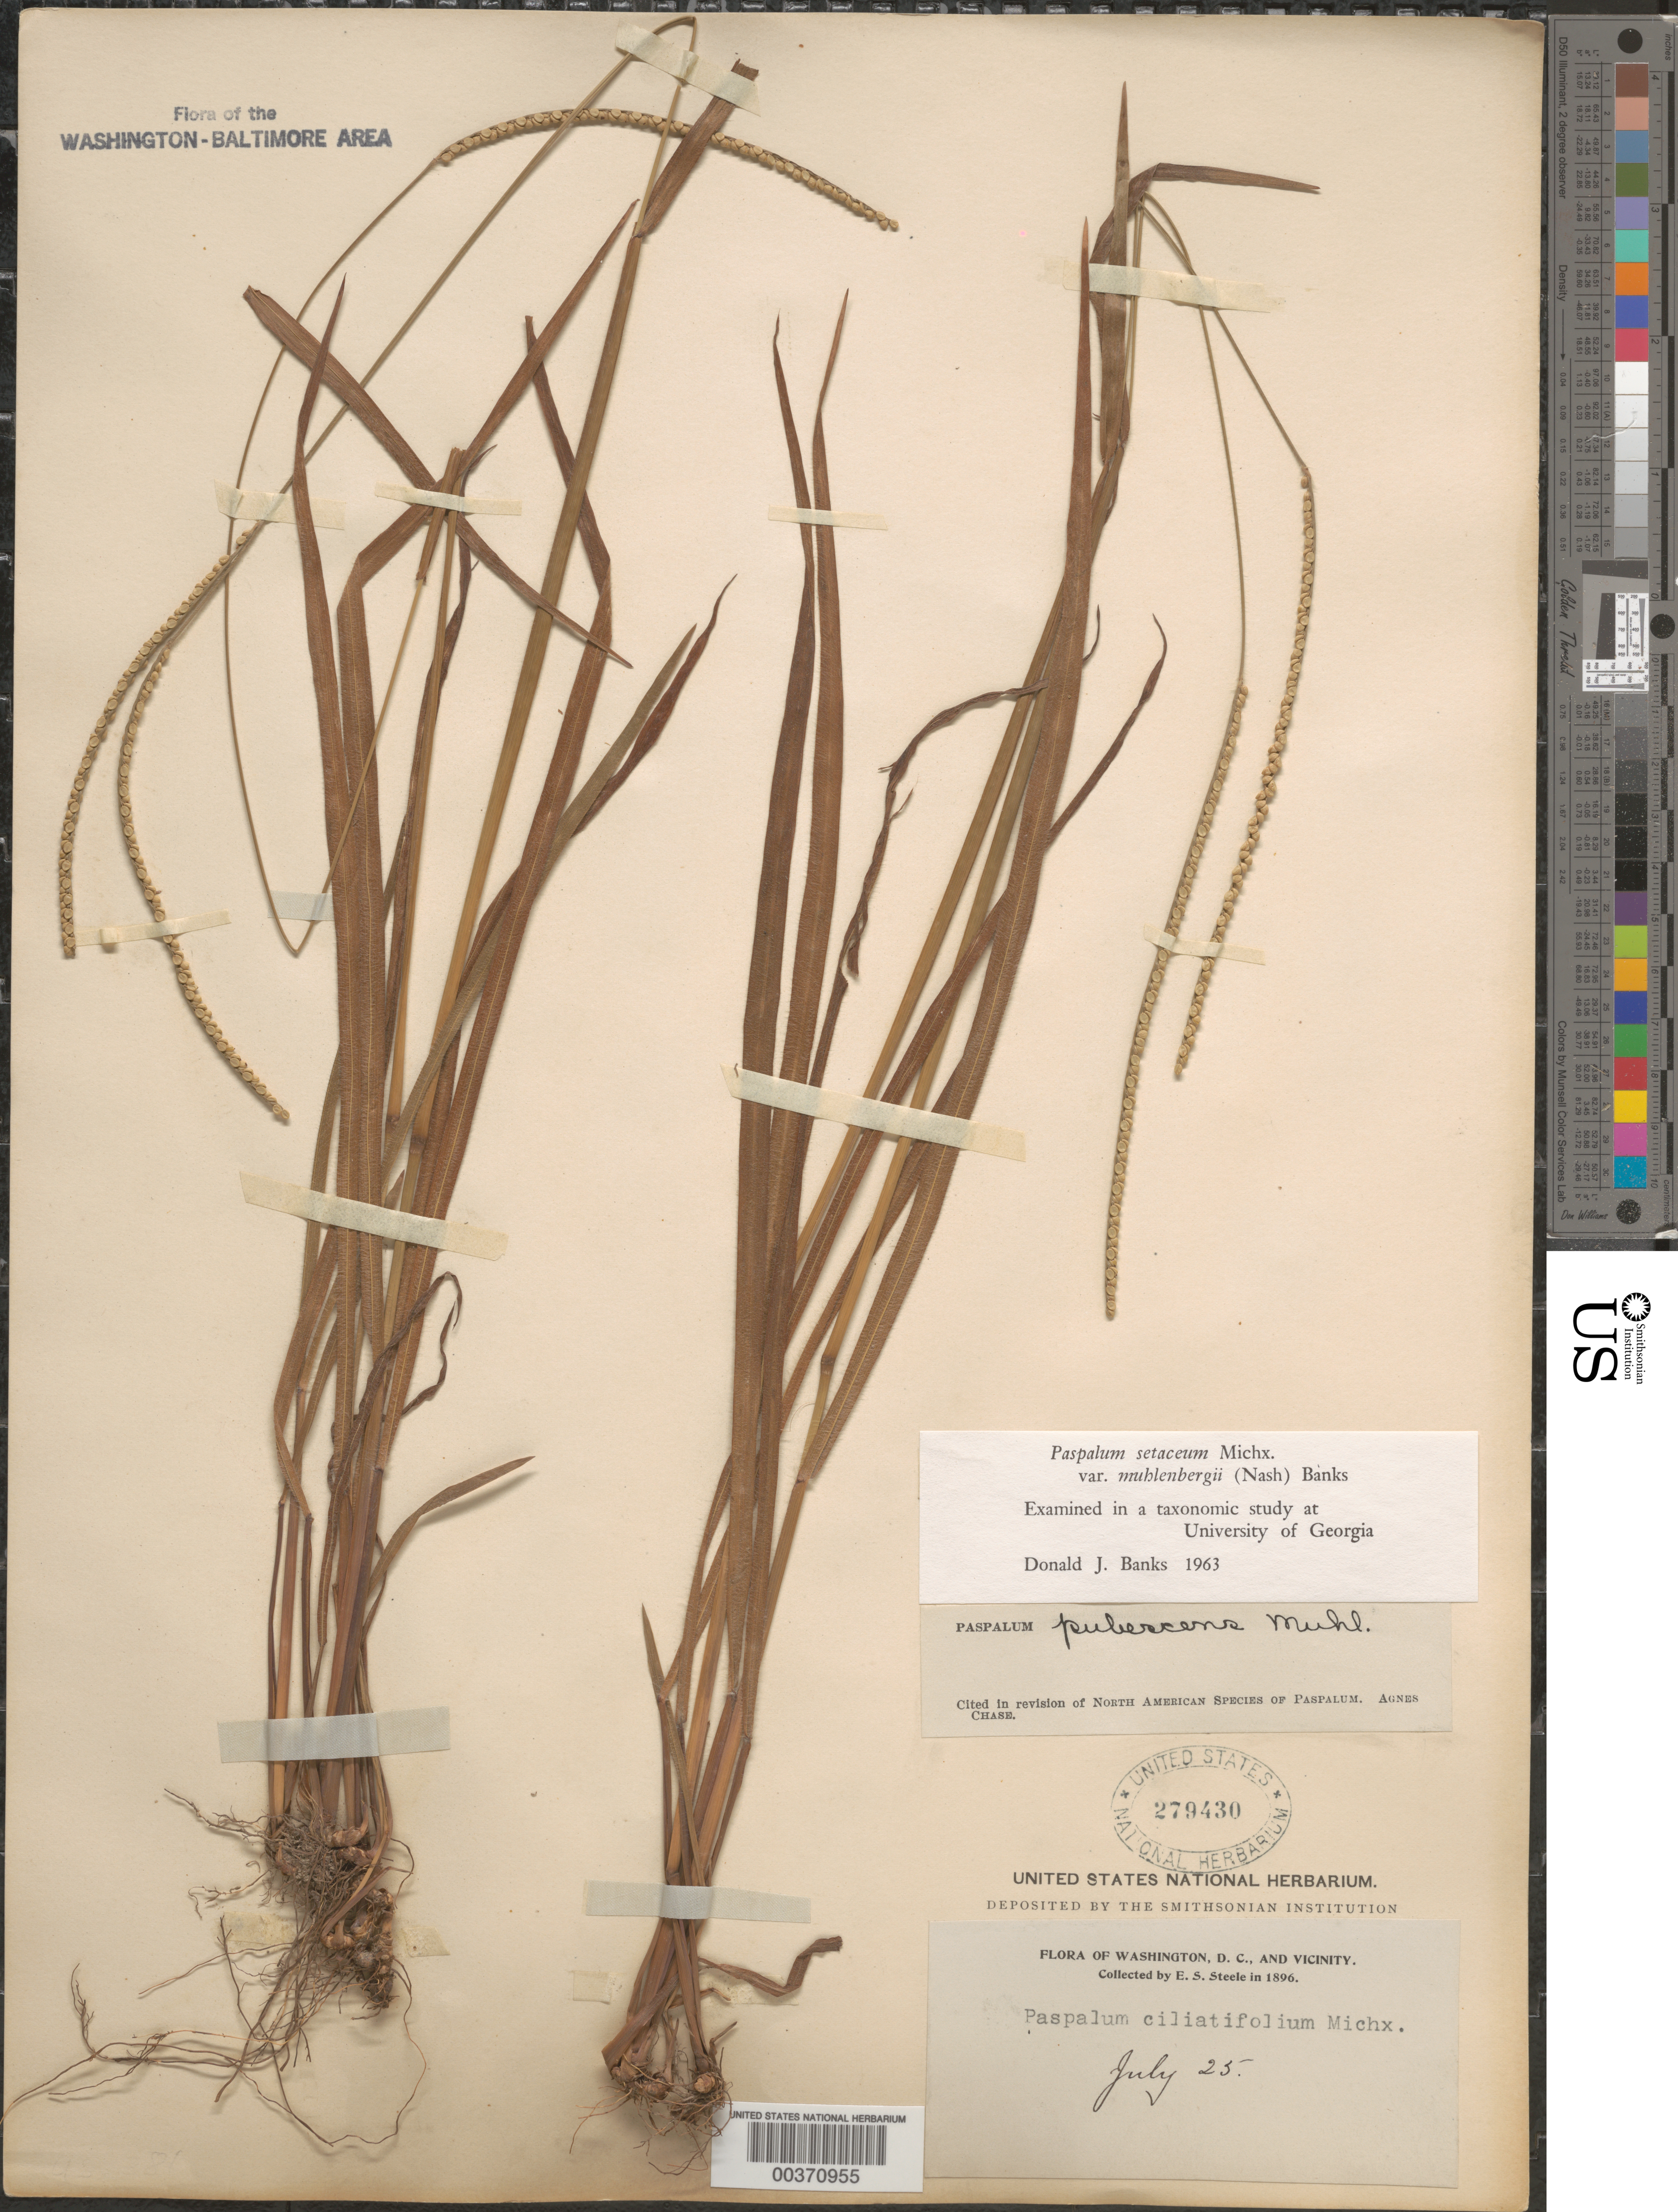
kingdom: Plantae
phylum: Tracheophyta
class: Liliopsida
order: Poales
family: Poaceae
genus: Paspalum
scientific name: Paspalum setaceum var. muhlenbergii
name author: (Nash) D.J. Banks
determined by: Banks, D. J.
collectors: E. Steele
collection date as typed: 25 Jul 1896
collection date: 1896-07-25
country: United States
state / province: District of Columbia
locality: Washington DC and vicinity, near Reform School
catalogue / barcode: US 279430